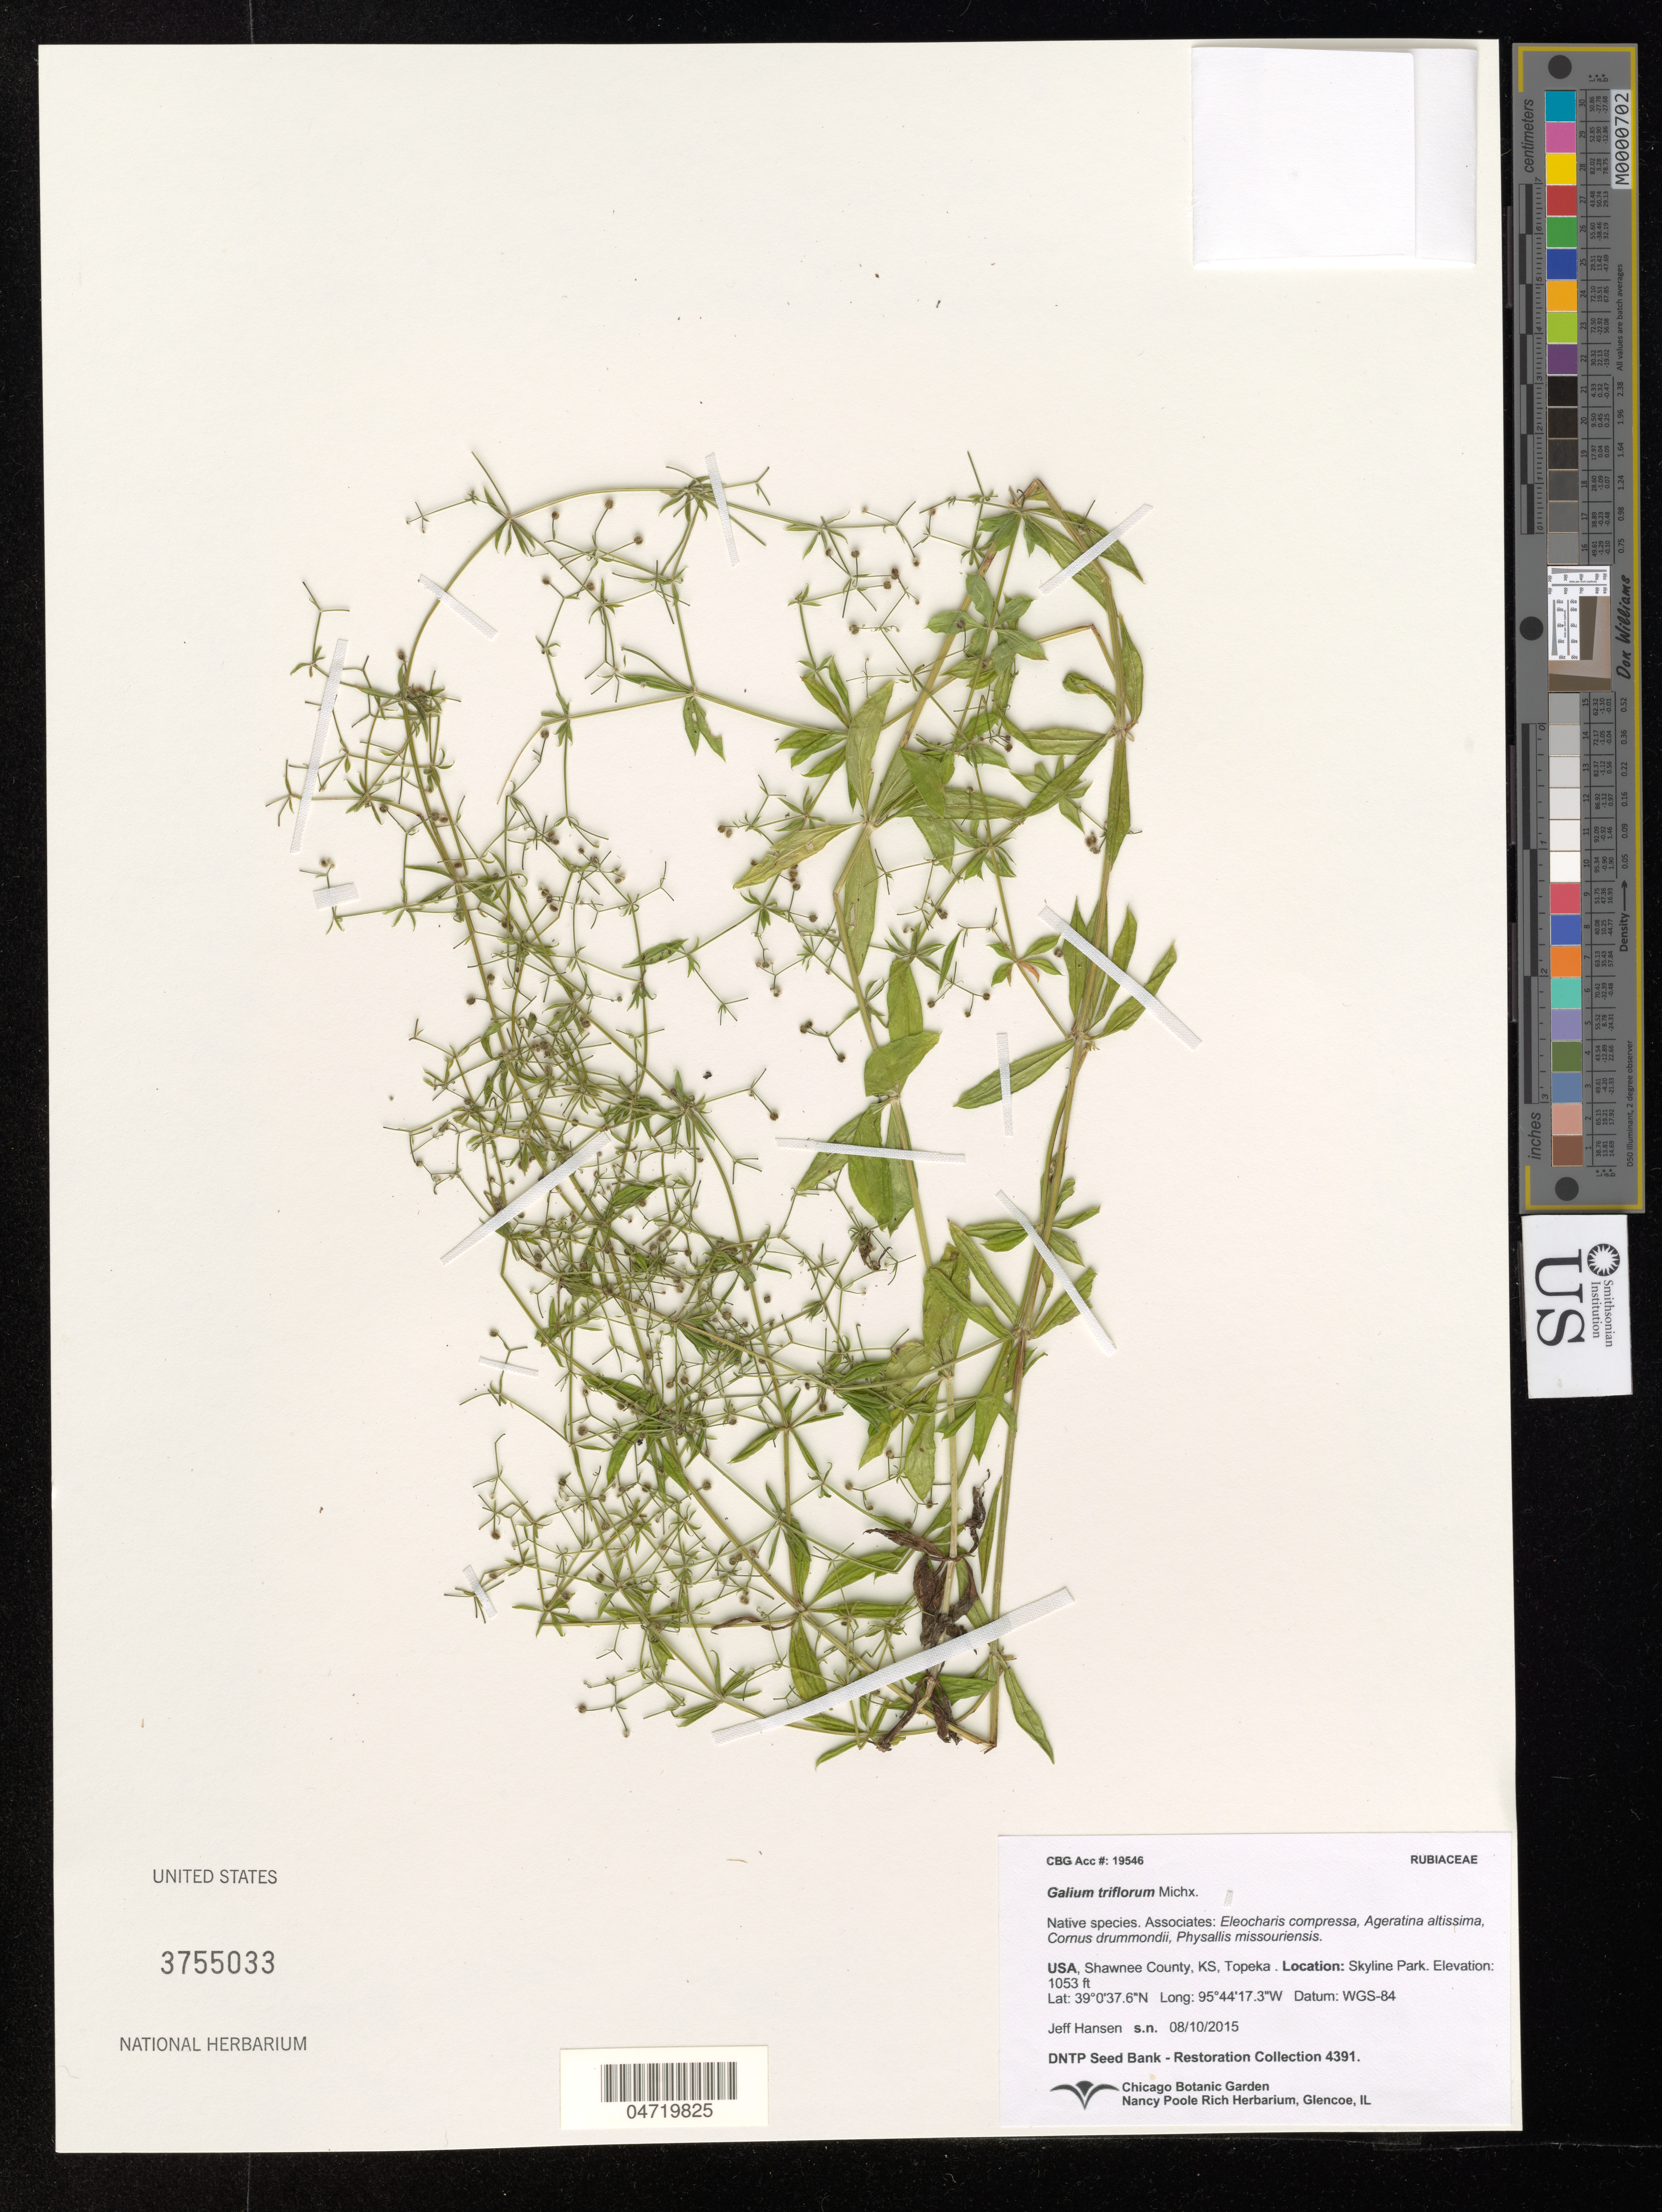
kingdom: Plantae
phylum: Tracheophyta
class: Magnoliopsida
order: Gentianales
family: Rubiaceae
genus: Galium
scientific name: Galium triflorum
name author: Michx.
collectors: J. Hansen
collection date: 2015-08-10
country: United States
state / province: Kansas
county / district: Shawnee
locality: Topeka. Skyline Park.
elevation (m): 321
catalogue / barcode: US 3755033